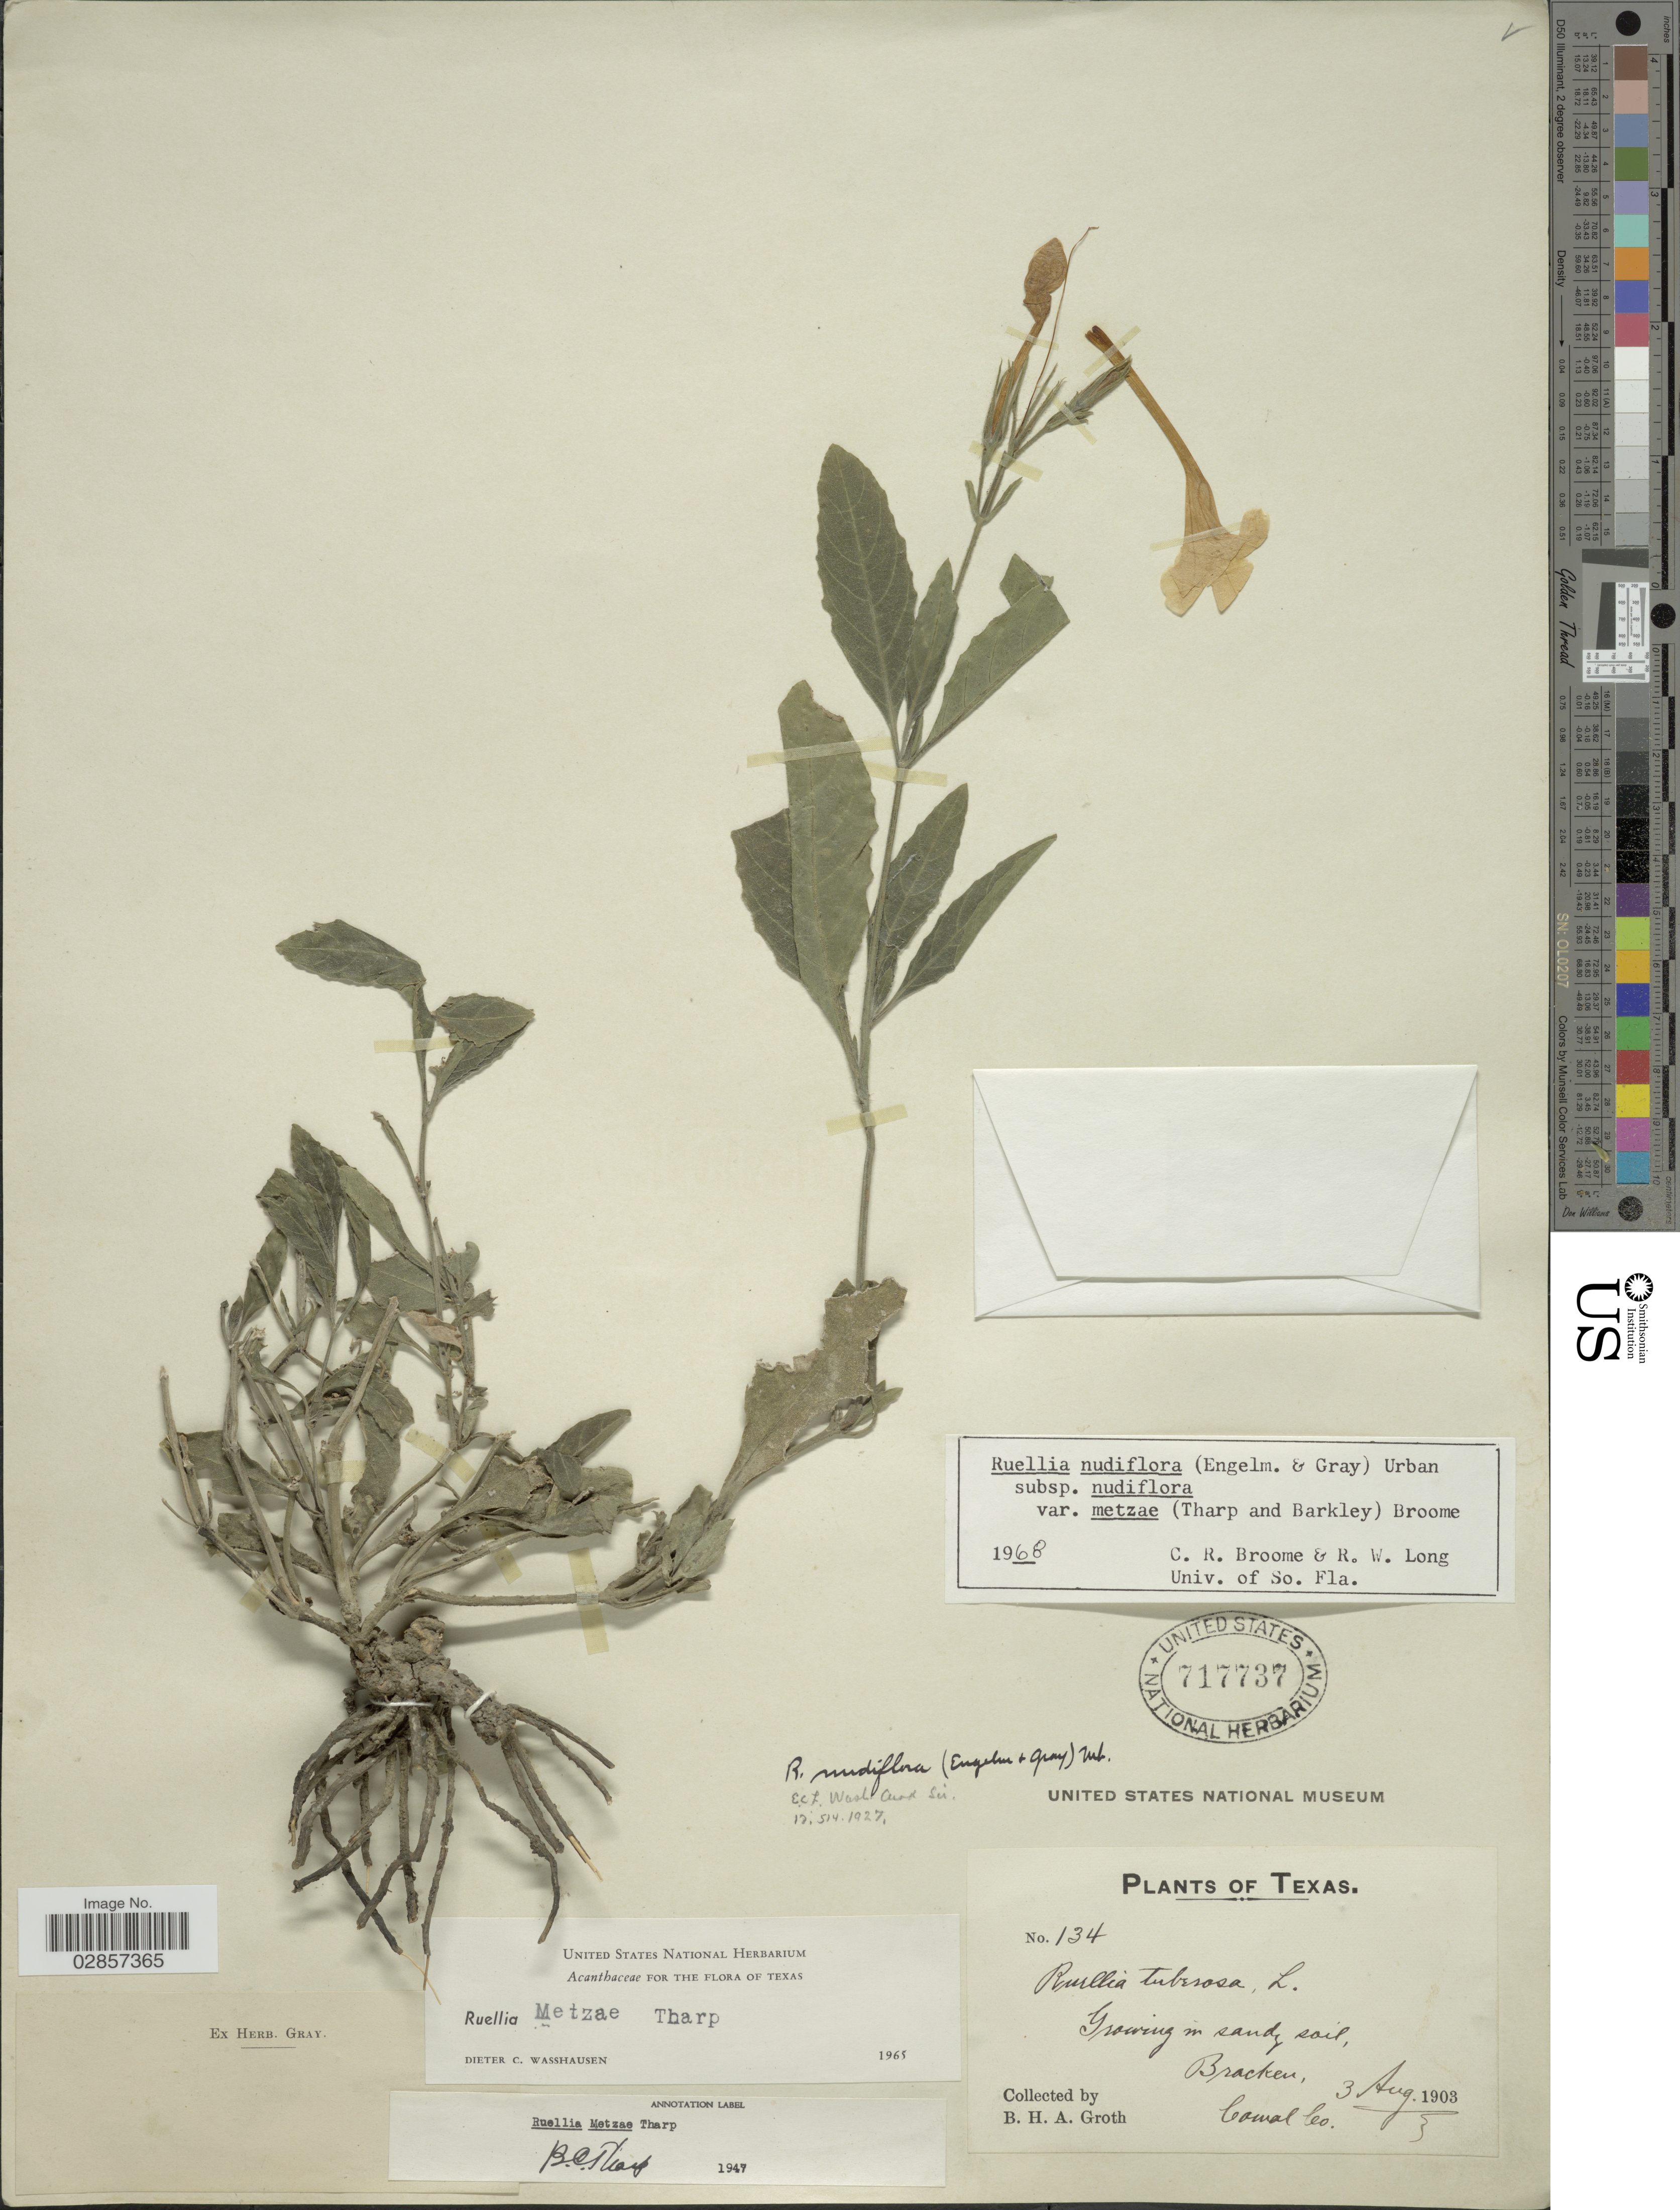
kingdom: Plantae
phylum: Tracheophyta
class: Magnoliopsida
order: Lamiales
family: Acanthaceae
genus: Ruellia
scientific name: Ruellia metziae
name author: Tharp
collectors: B. Groth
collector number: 134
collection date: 1903-08-03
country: United States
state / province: Texas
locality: Bracken, Cowal Co.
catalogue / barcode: US 717737